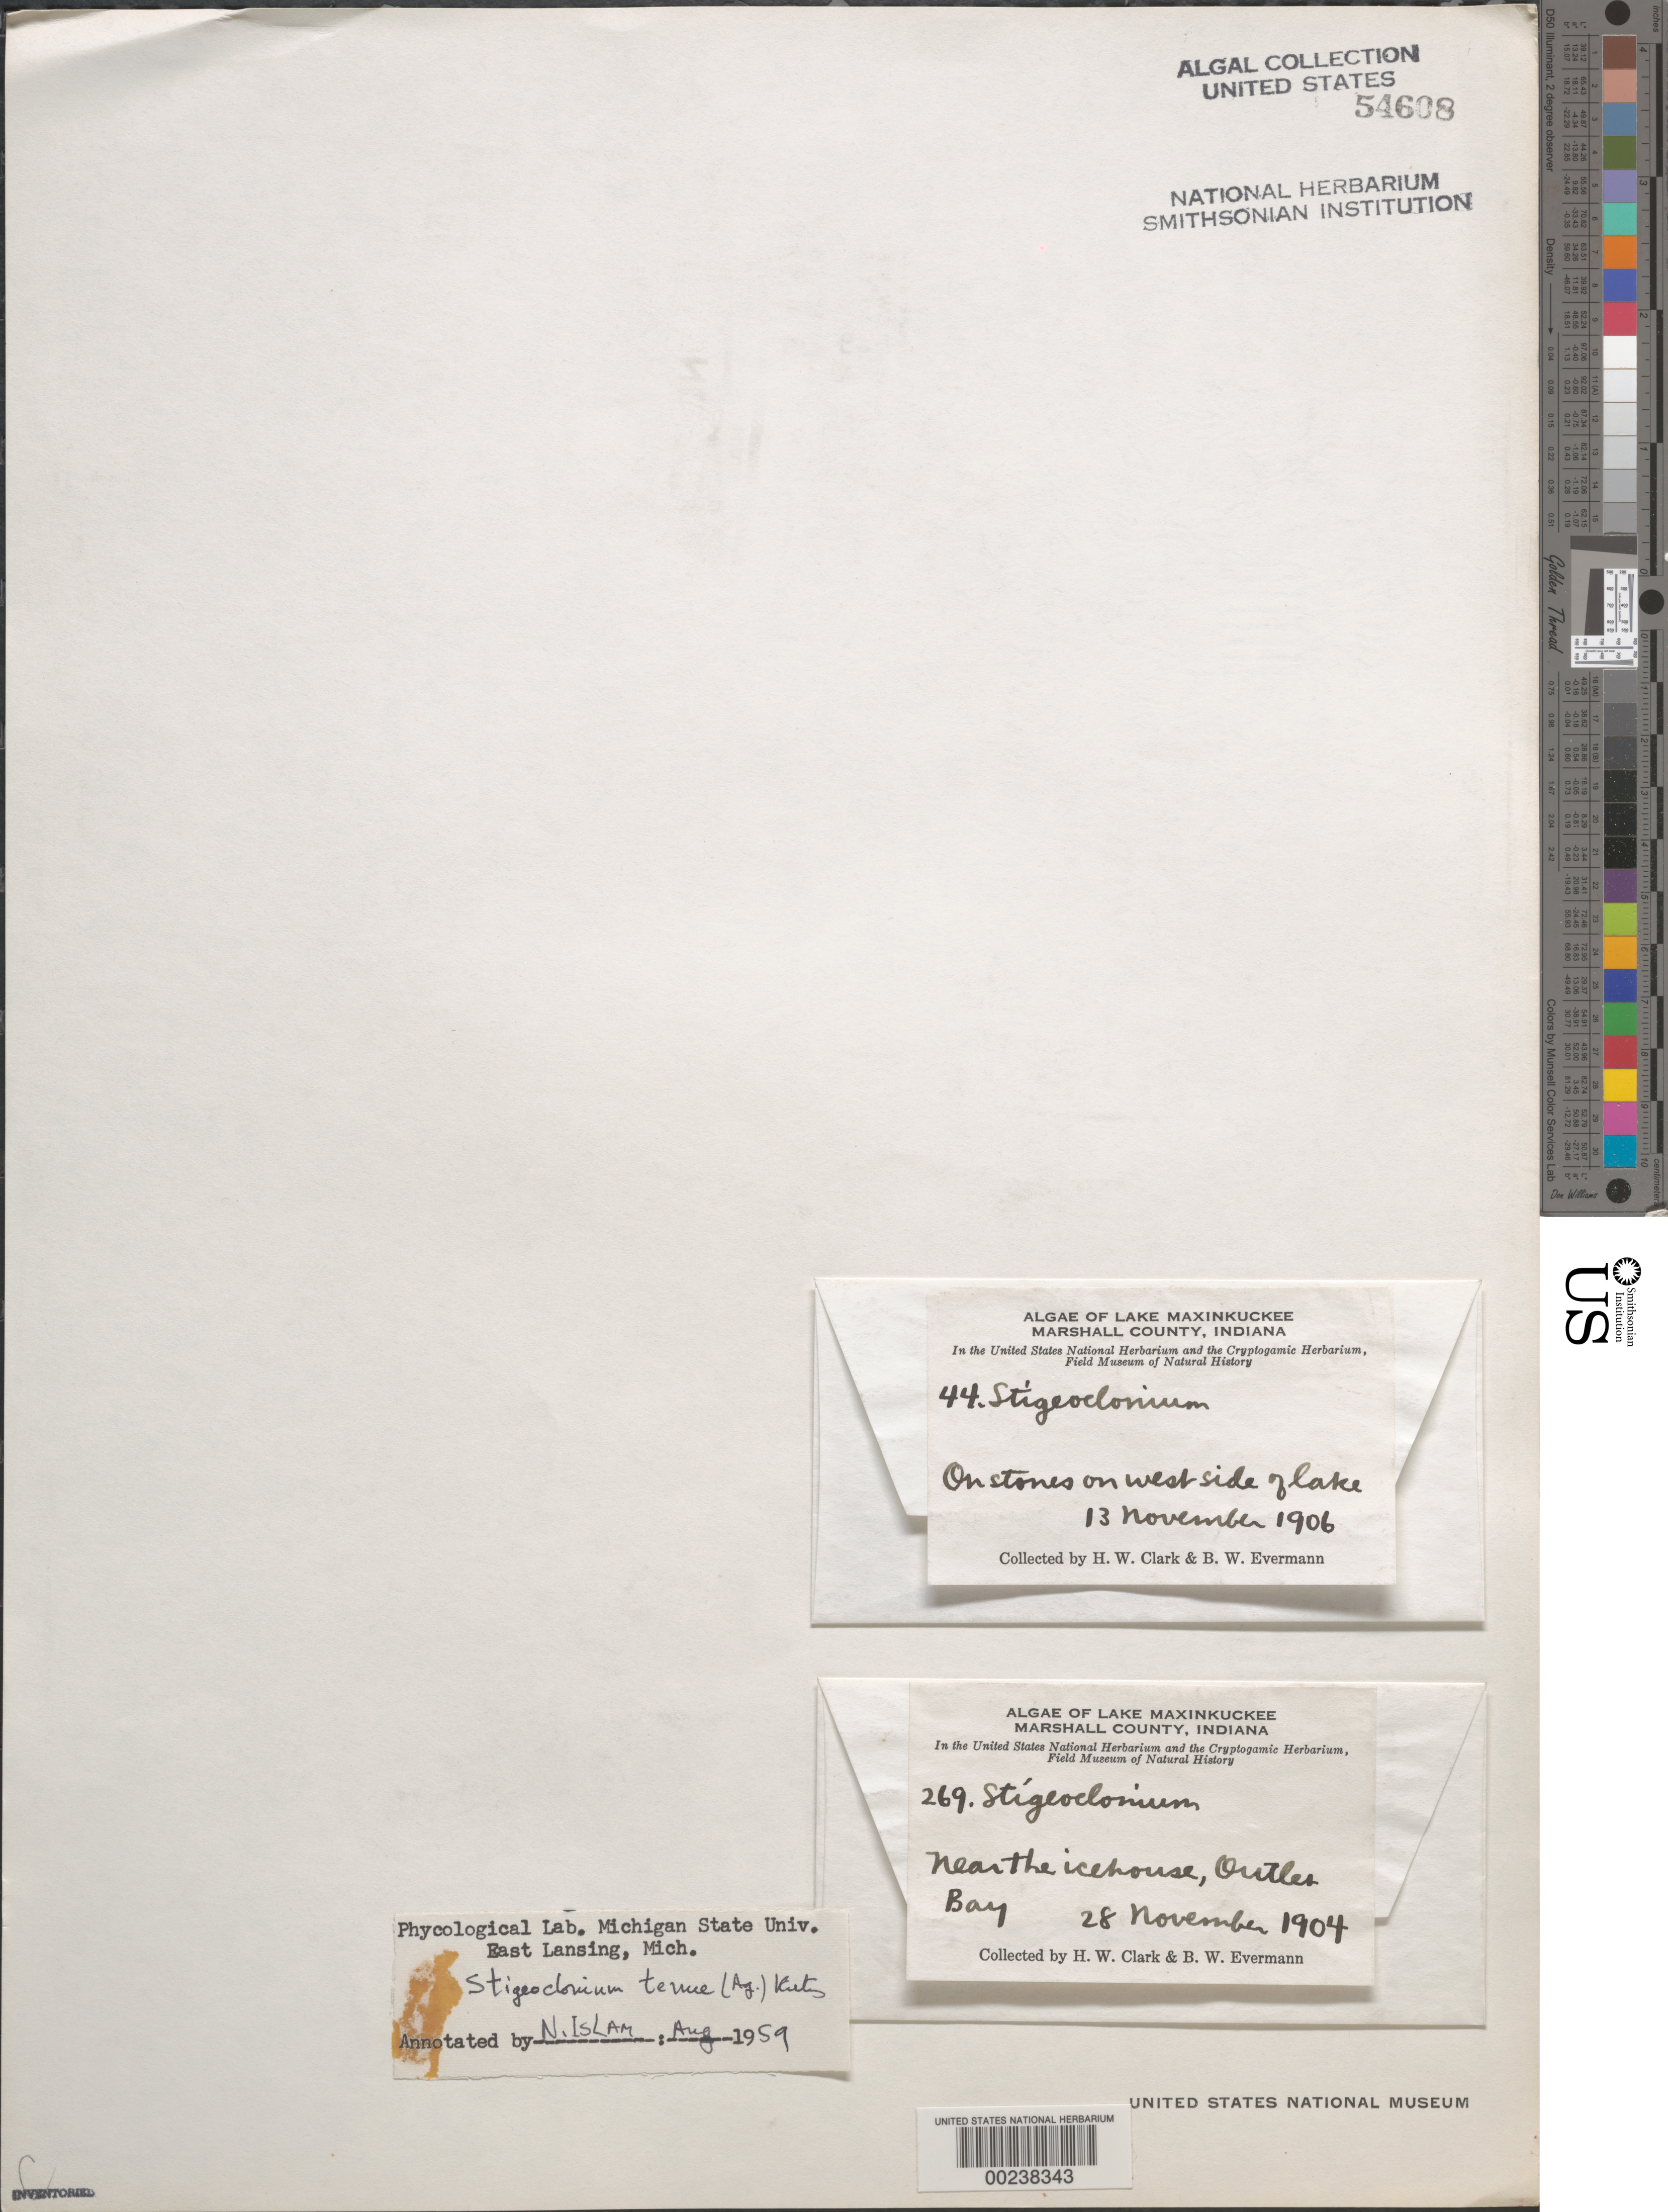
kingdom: Plantae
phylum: Chlorophyta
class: Chlorophyceae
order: Chaetophorales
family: Chaetophoraceae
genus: Stigeoclonium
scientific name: Stigeoclonium tenue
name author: (C. Agardh) Kütz.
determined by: Islam, N.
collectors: H. W. Clark & B. W. Evermann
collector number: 44 & 269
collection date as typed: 13 Nov 1906 AND 28 Nov 1904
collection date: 1904-11-28,1906-11-13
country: United States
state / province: Indiana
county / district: Marshall County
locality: Lake Maxinkuckee, Outlet Bay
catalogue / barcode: US 54608-2